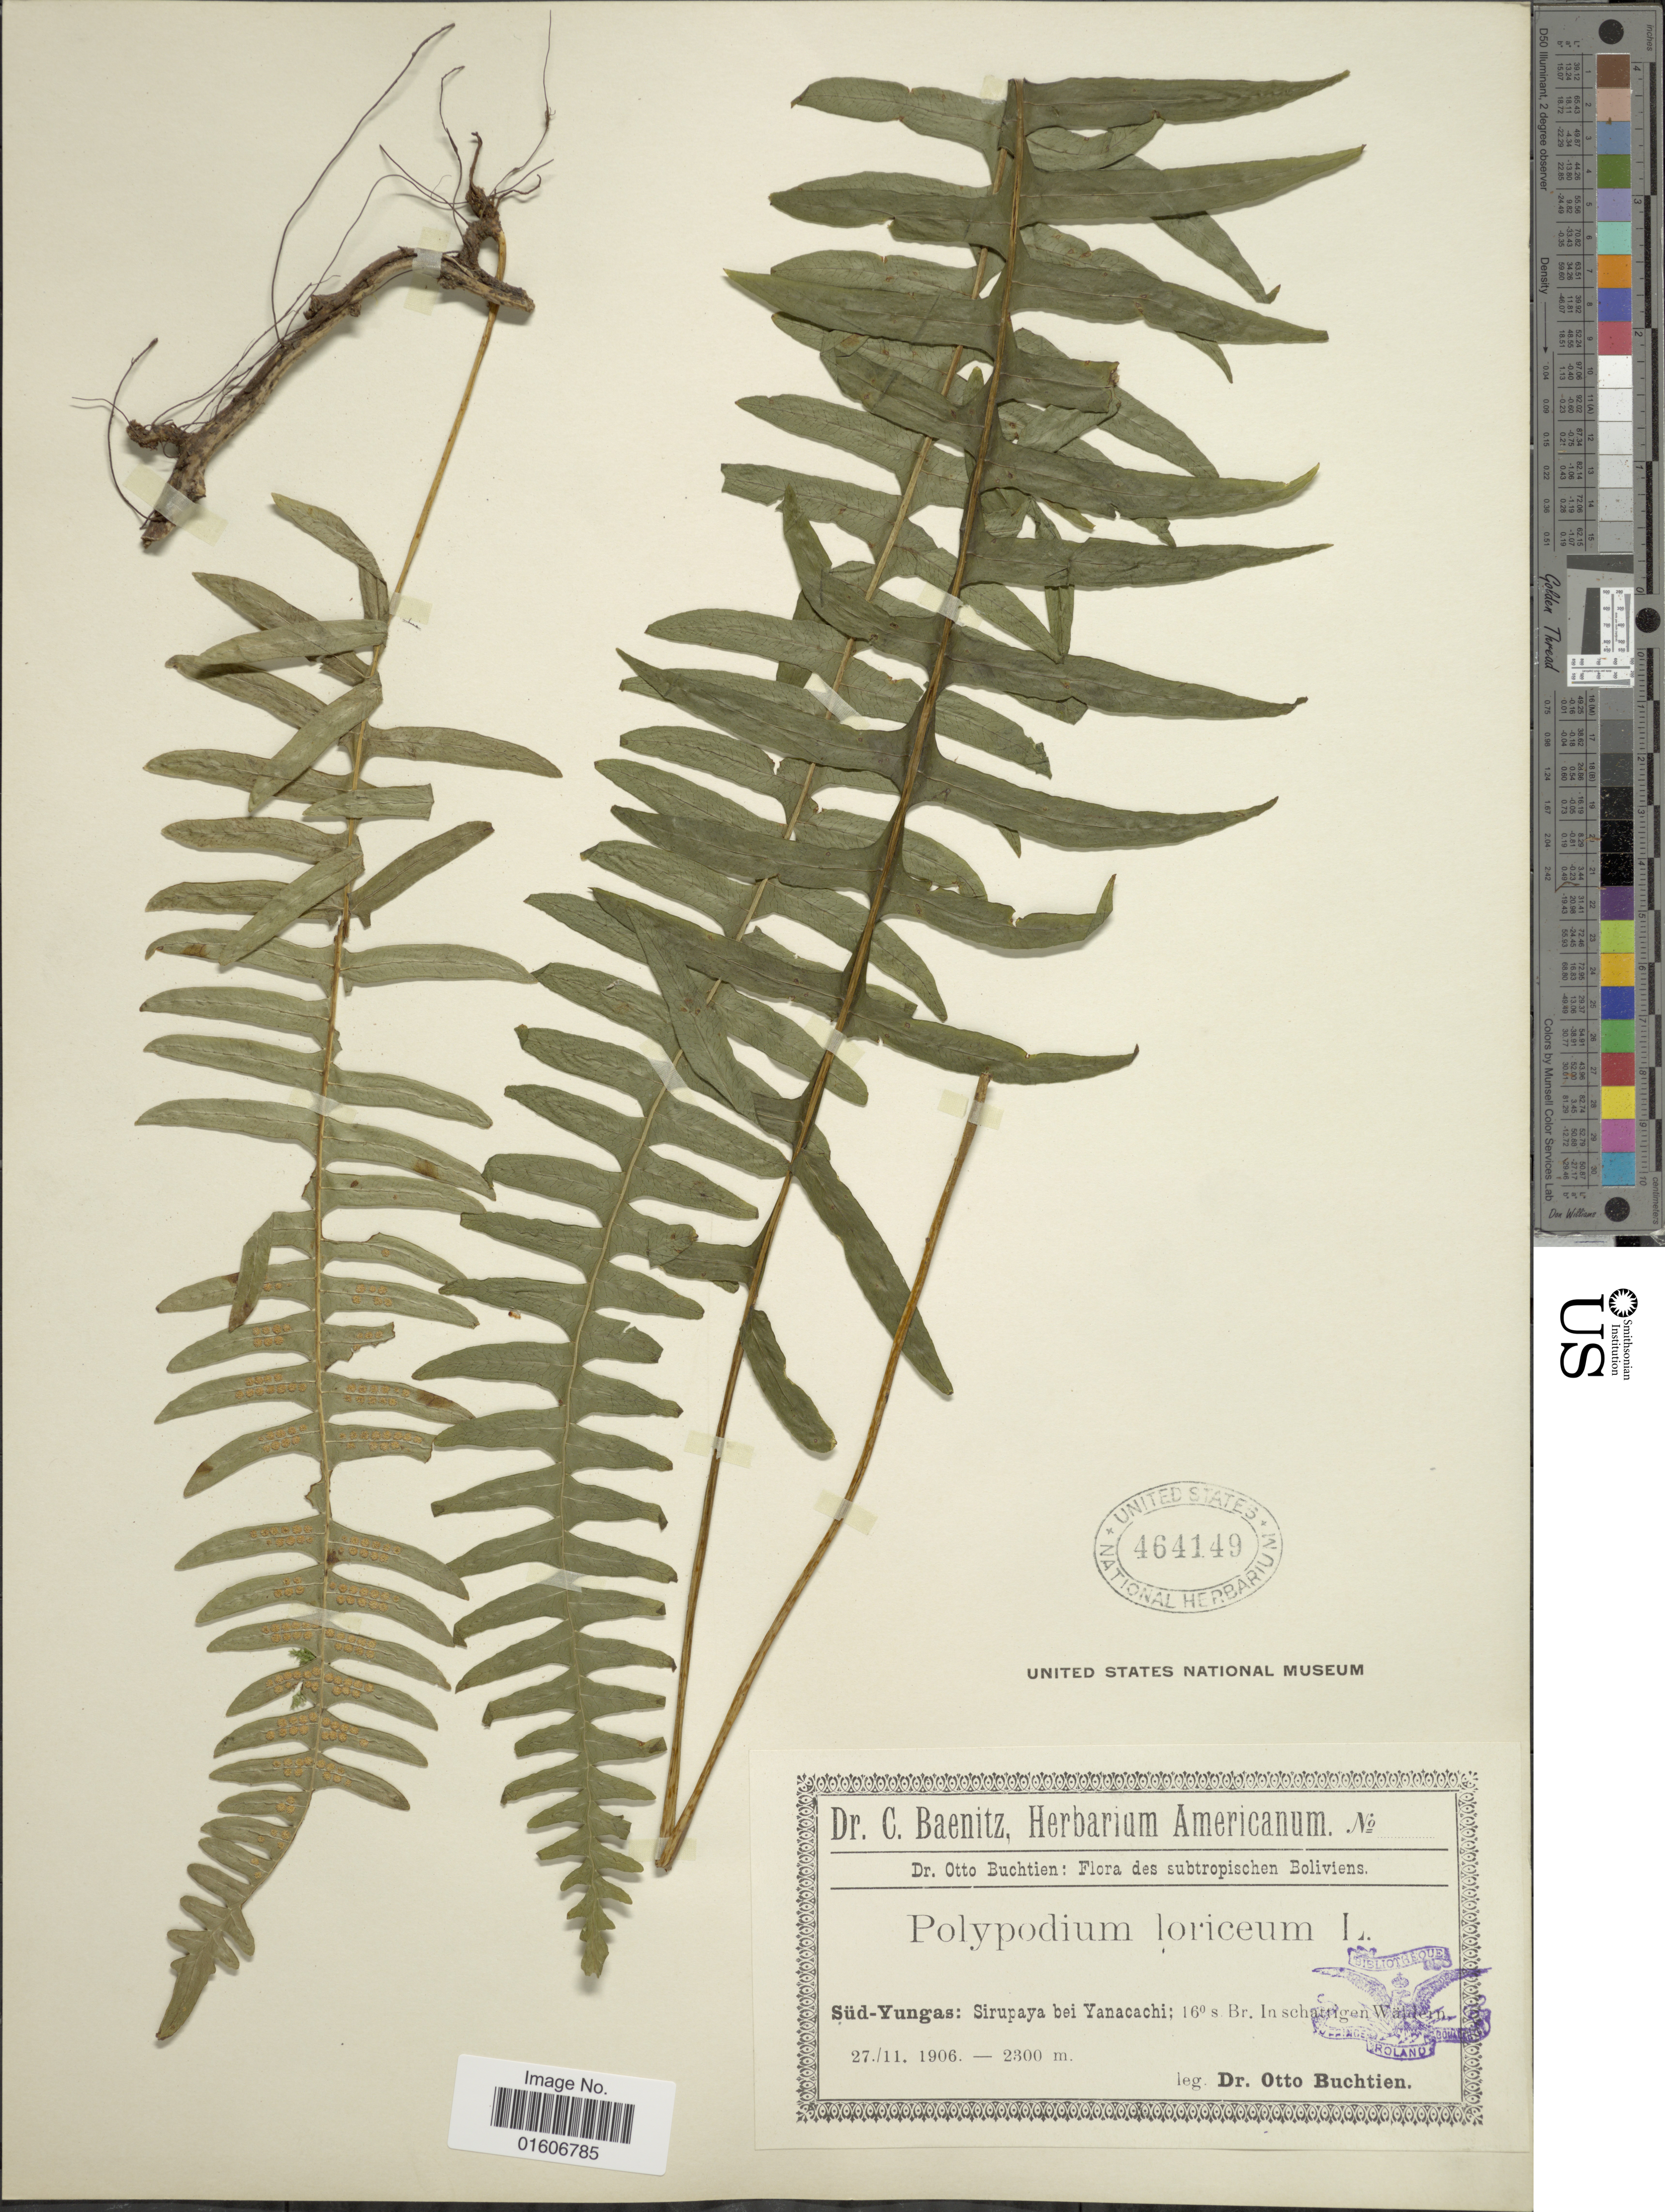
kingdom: Plantae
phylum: Tracheophyta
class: Polypodiopsida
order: Polypodiales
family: Polypodiaceae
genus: Serpocaulon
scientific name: Serpocaulon loriceum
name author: (L.) A.R. Sm.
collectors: O. Buchtien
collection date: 1906-11-27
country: Bolivia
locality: Süd-Yungas: Sirupaya bei Yanacachi; 16° s. Br In schattigeb Wäldern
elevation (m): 2300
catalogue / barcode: US 464149